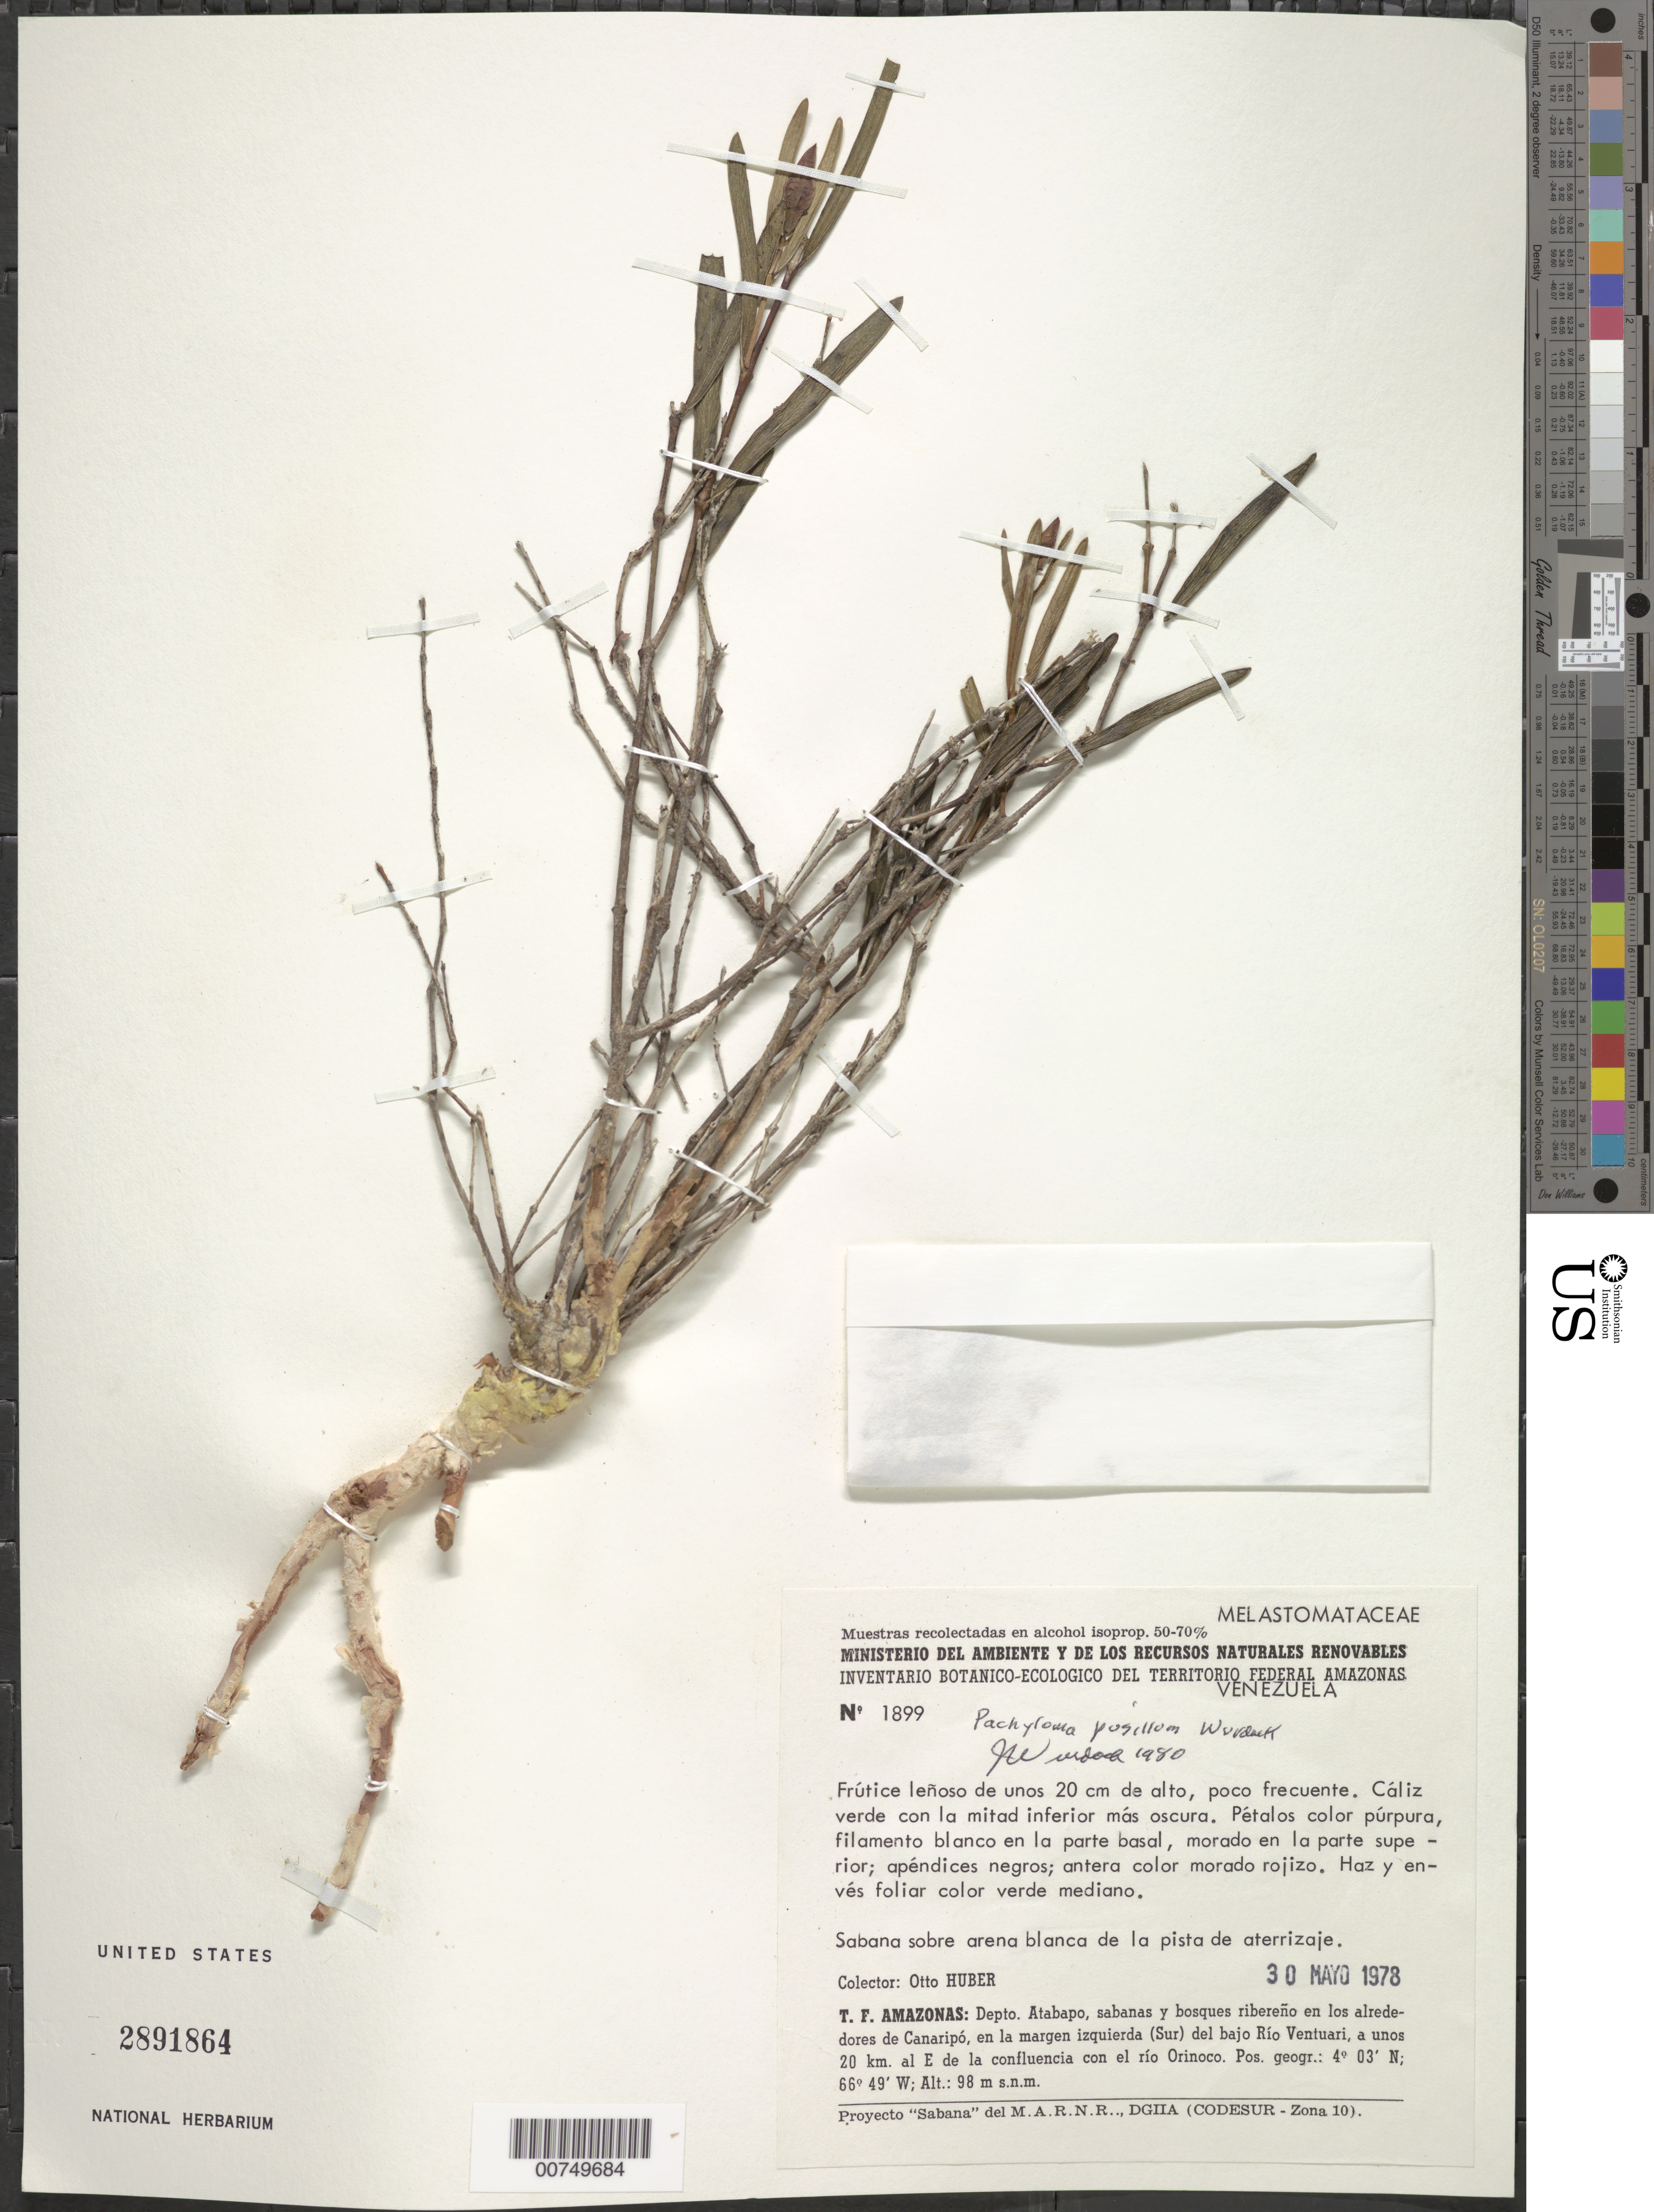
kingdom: Plantae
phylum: Tracheophyta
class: Magnoliopsida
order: Myrtales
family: Melastomataceae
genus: Pachyloma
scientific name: Pachyloma pusillum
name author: Wurdack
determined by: Wurdack, John J., (US), US (UNITED STATES)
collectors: O. Huber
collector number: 1899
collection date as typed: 30-May-78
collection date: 1978-05-30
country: Venezuela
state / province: Amazonas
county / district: Atabapo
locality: Canaripó, S del Bajo Río Ventuari, 20 km E de la confluencia con el Río Orinoco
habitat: Sabana sobre arena blanca en los alrededores de la pista de aterrizaje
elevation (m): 98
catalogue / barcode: US 2891864